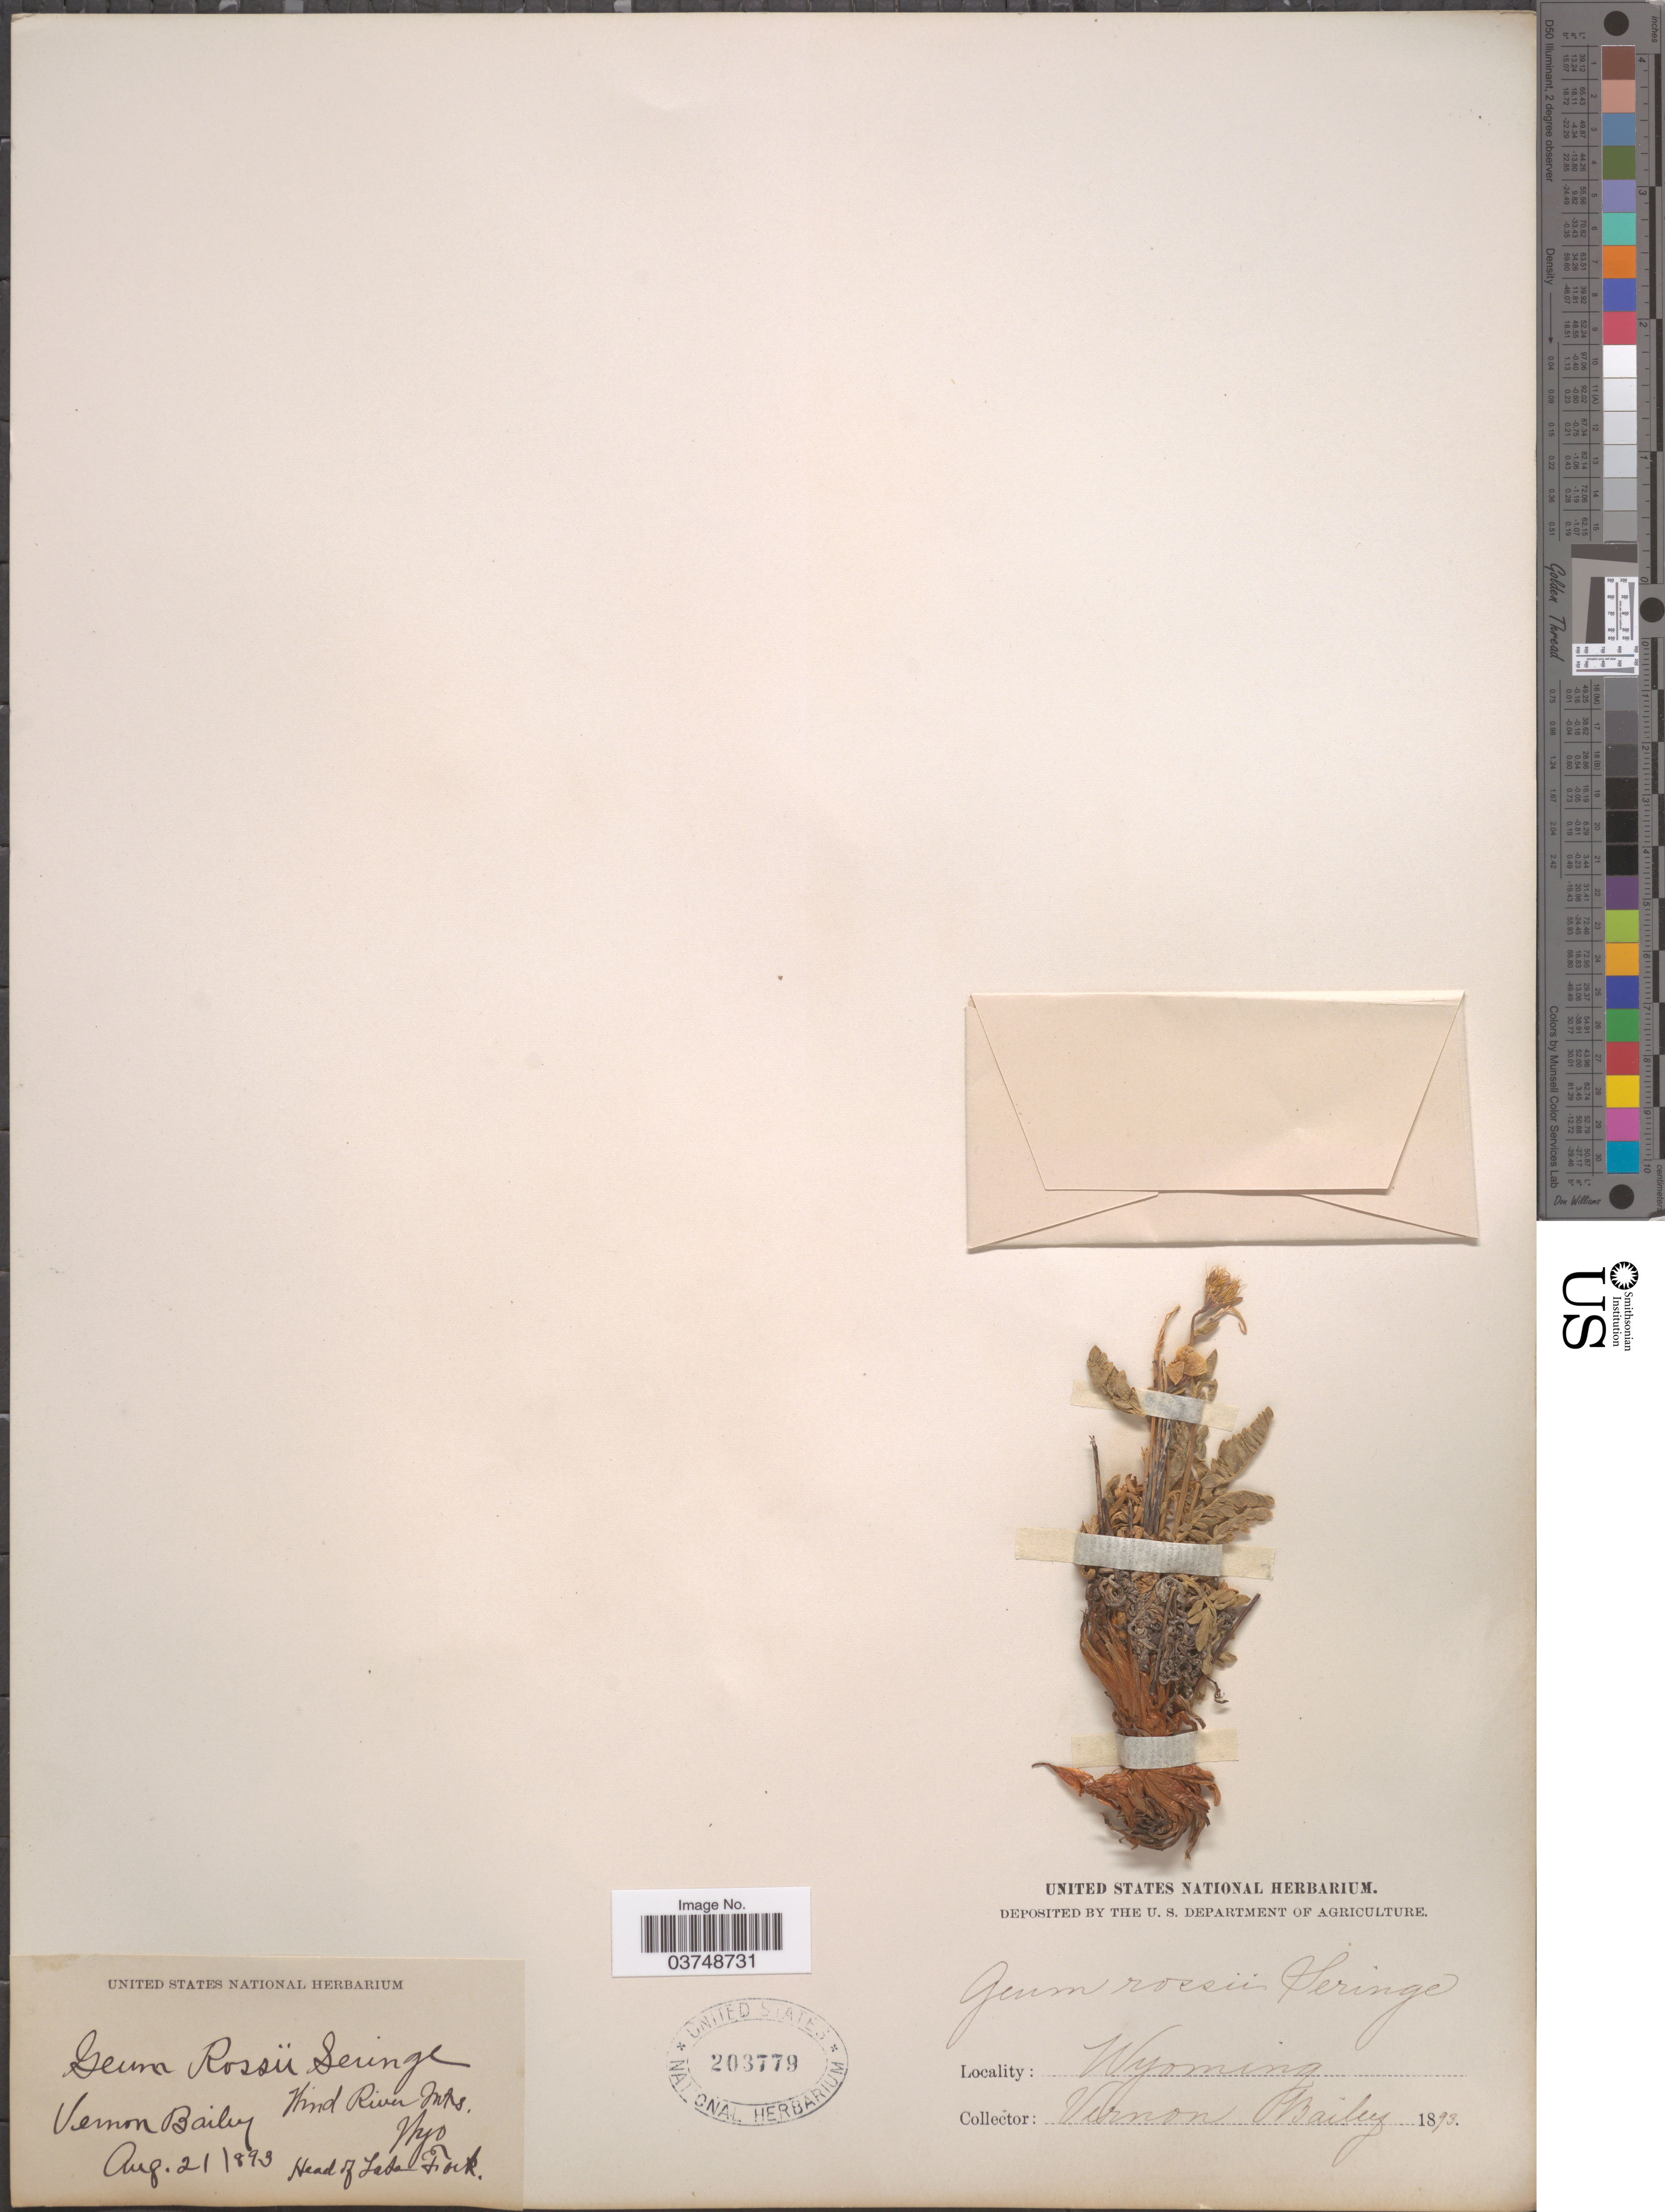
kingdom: Plantae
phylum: Tracheophyta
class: Magnoliopsida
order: Rosales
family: Rosaceae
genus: Geum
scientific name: Geum rossii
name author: (R. Br.) Ser.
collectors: V. O. Bailey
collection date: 1893-08-21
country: United States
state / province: Wyoming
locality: Wind River Mts. Head of Lake Fork.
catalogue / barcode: US 203779